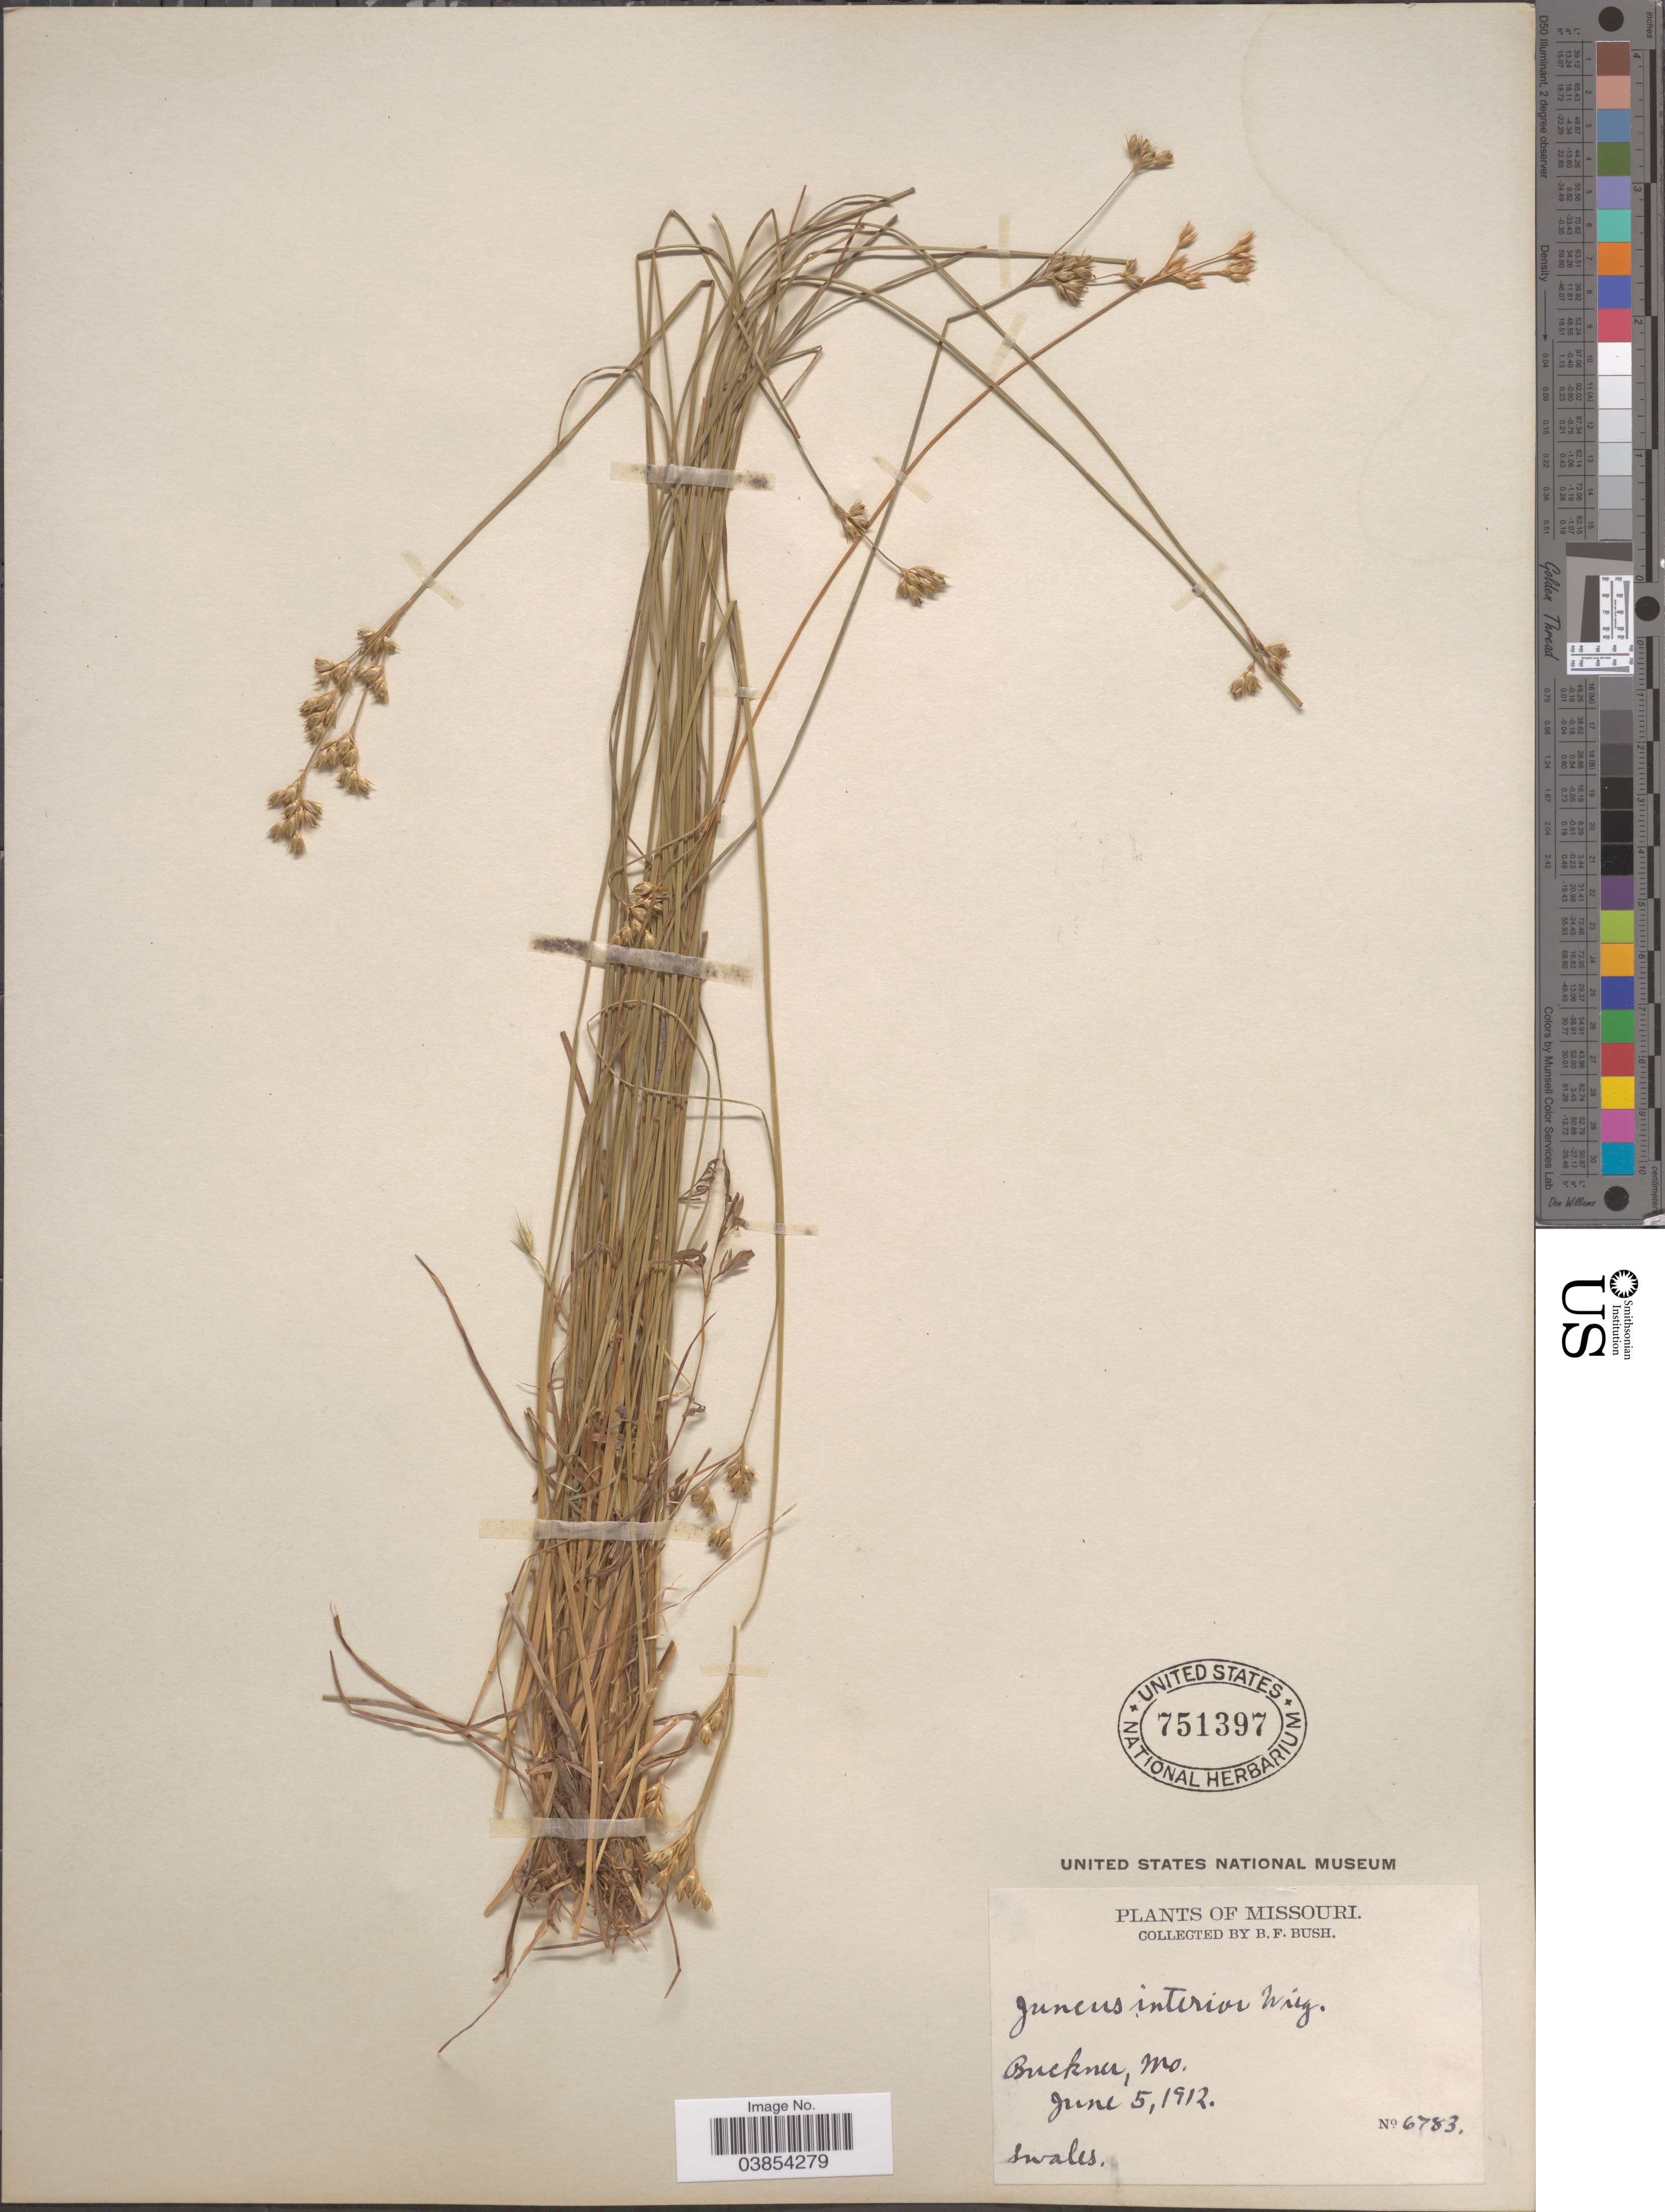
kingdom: Plantae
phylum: Tracheophyta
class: Liliopsida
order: Poales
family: Juncaceae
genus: Juncus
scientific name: Juncus interior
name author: Wiegand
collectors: B. F. Bush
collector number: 6783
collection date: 1912-06-05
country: United States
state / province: Missouri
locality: Buckner.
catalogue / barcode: US 751397